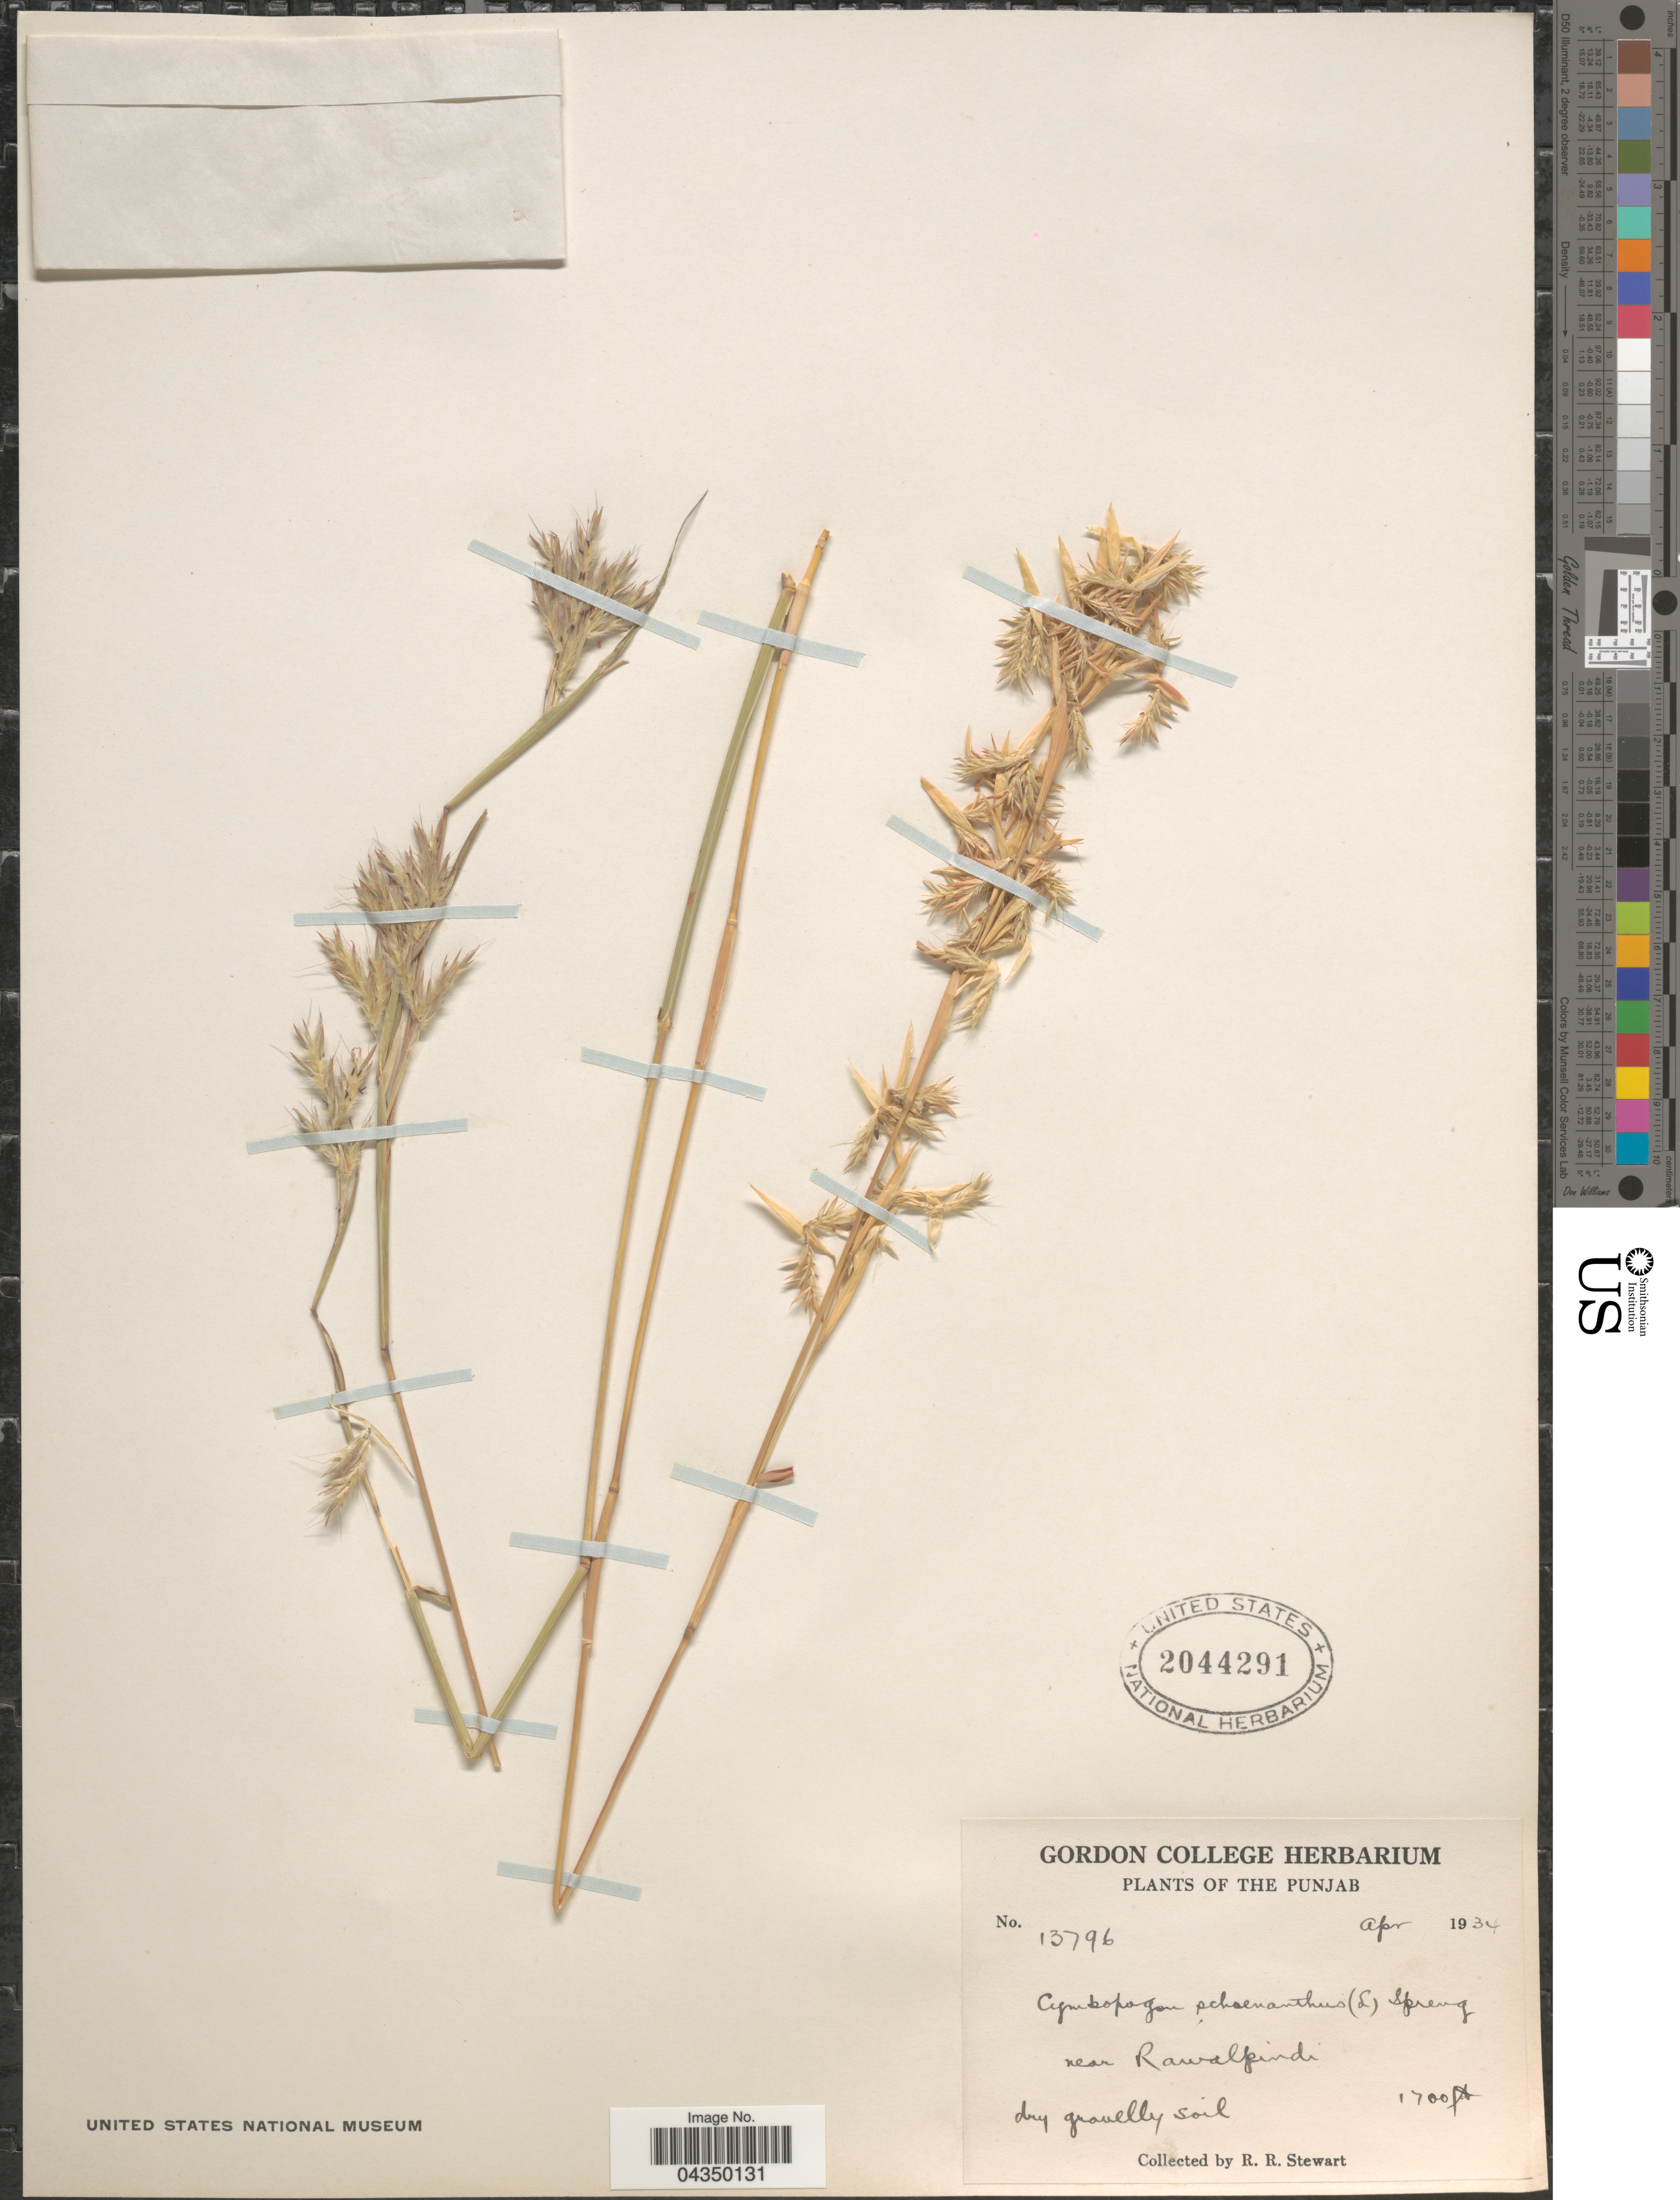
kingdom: Plantae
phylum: Tracheophyta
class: Liliopsida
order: Poales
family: Poaceae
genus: Cymbopogon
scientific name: Cymbopogon schoenanthus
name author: (L.) Spreng.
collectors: R. Stewart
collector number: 13796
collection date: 1934-04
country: Pakistan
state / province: Punjab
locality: Near Rawalpindi.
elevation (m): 518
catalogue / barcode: US 2044291